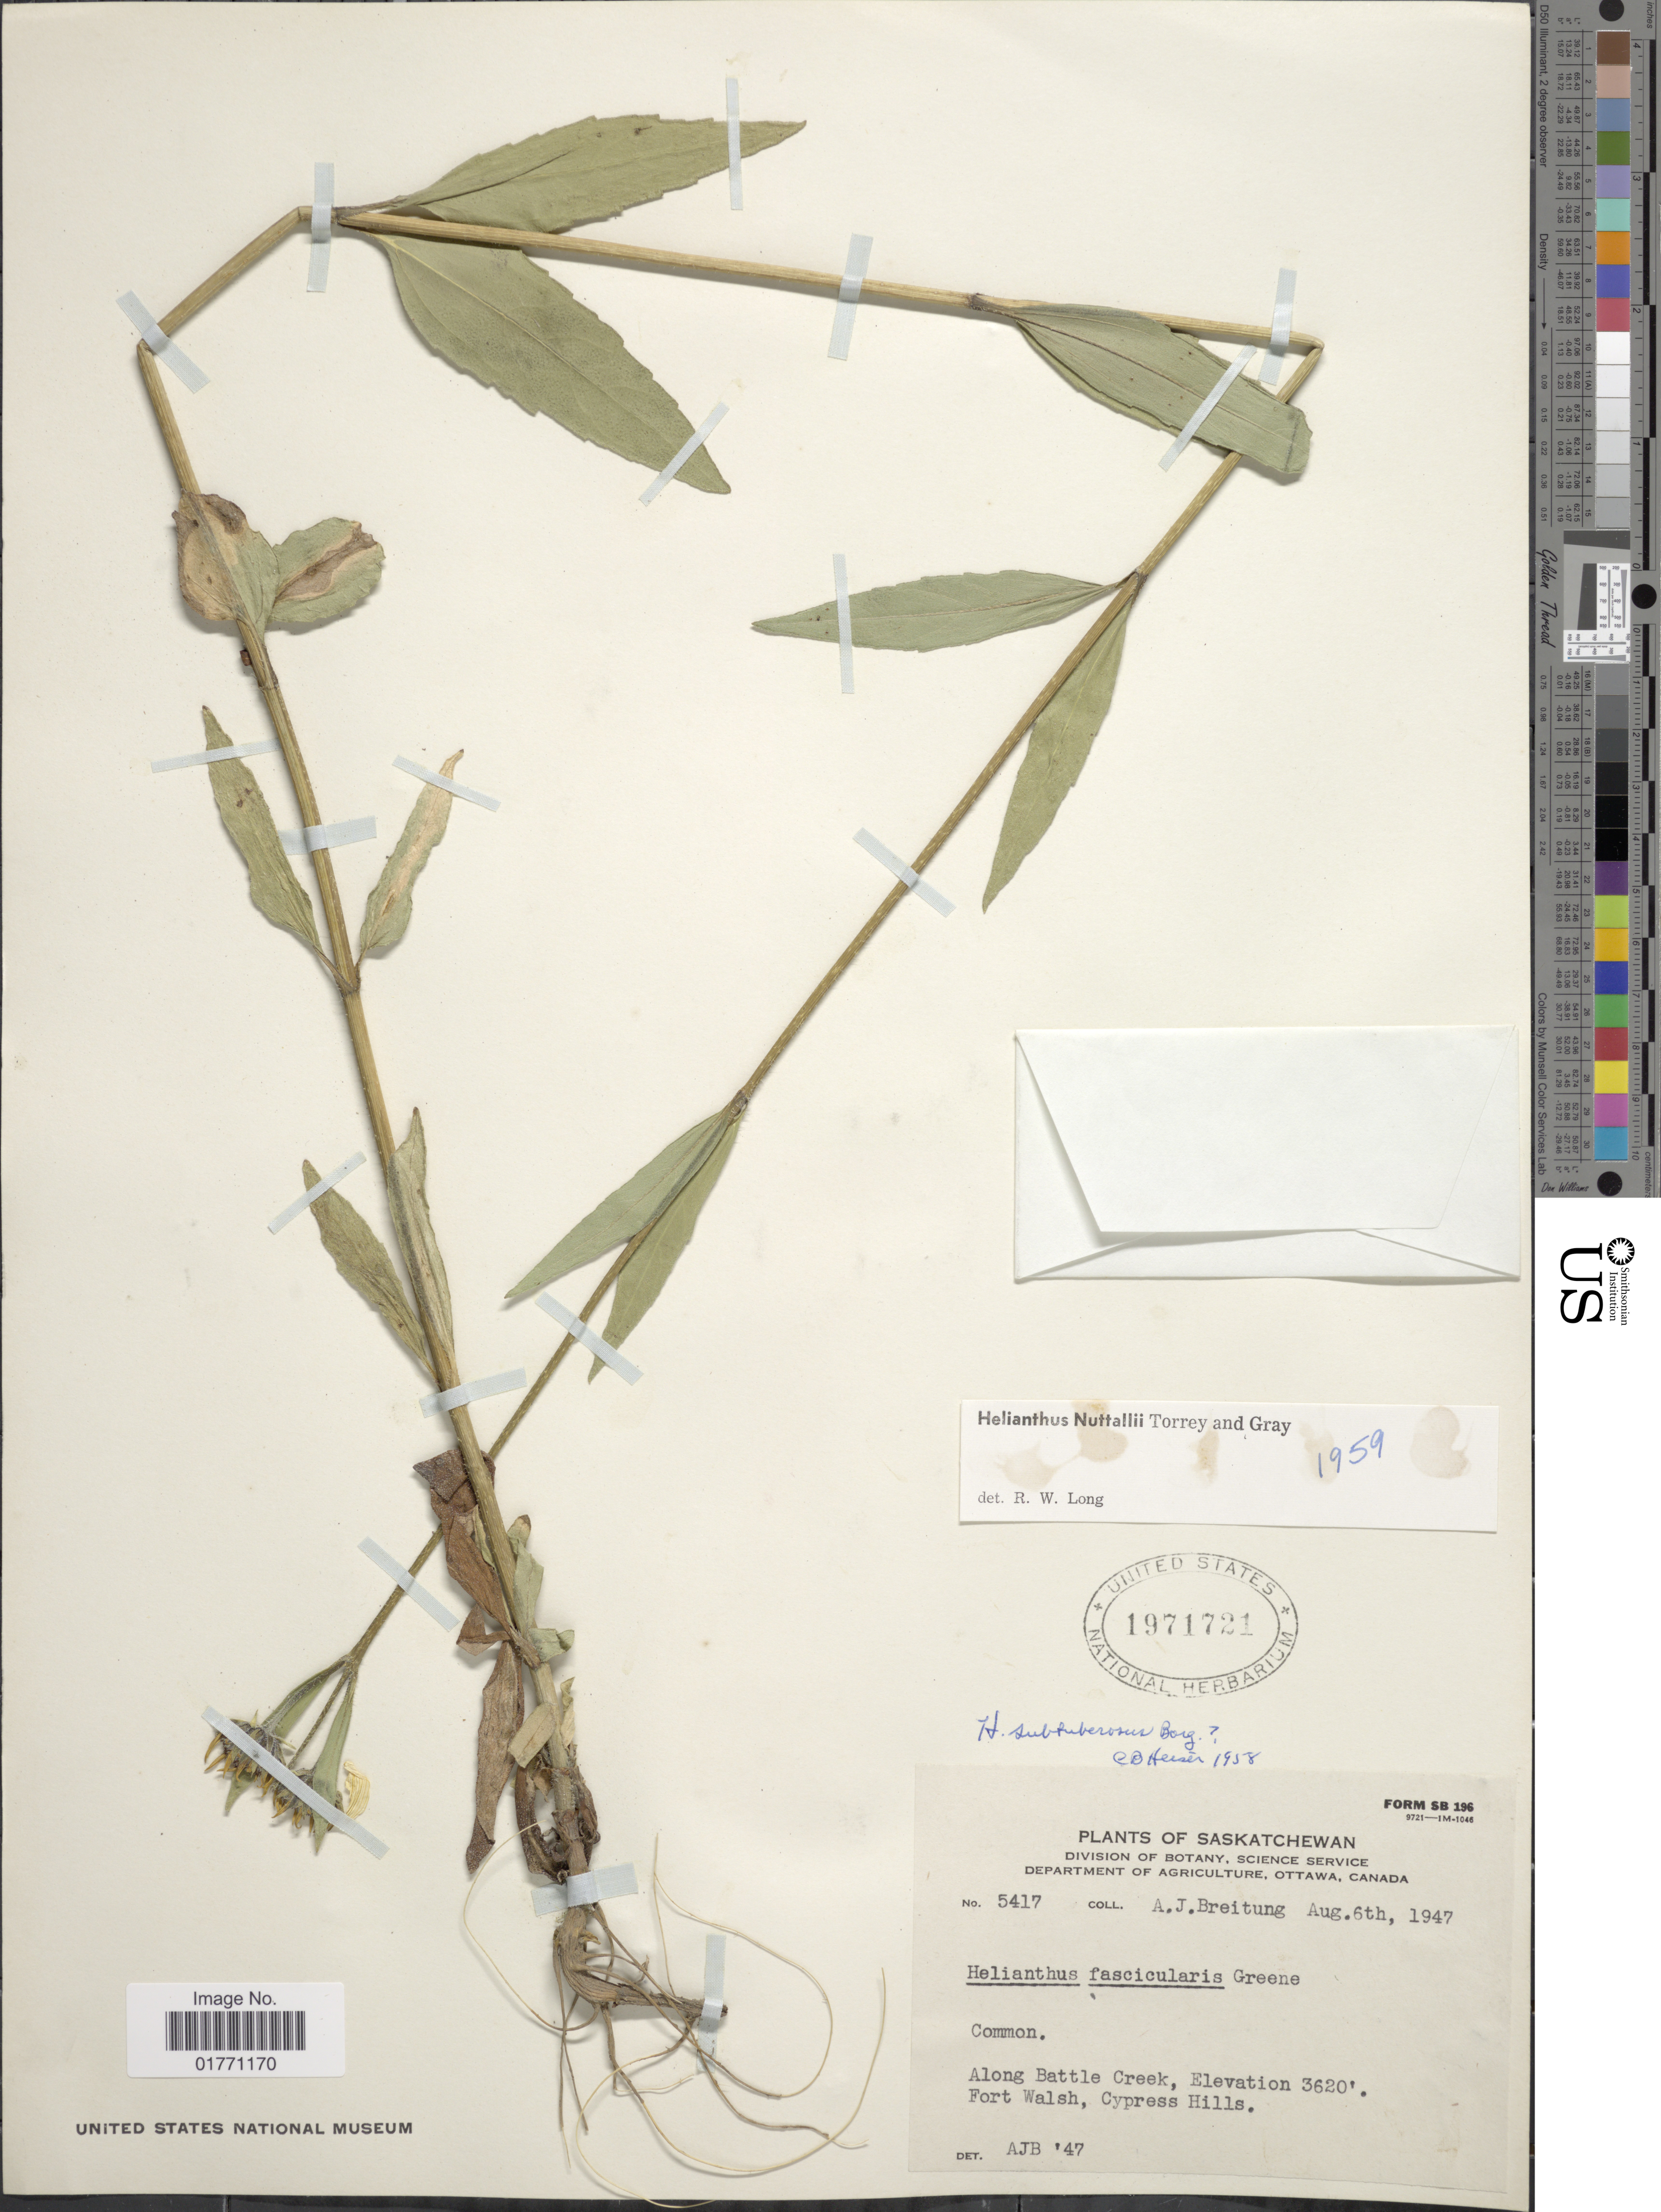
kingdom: Plantae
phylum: Tracheophyta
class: Magnoliopsida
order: Asterales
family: Asteraceae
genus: Helianthus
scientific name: Helianthus nuttallii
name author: Torr. & A. Gray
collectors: A. Breitung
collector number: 5417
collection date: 1947-08-06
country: Canada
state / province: Saskatchewan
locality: Along Battle Creek, Fort Walsh, Cypress Hills.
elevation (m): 1103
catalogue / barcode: US 1971721